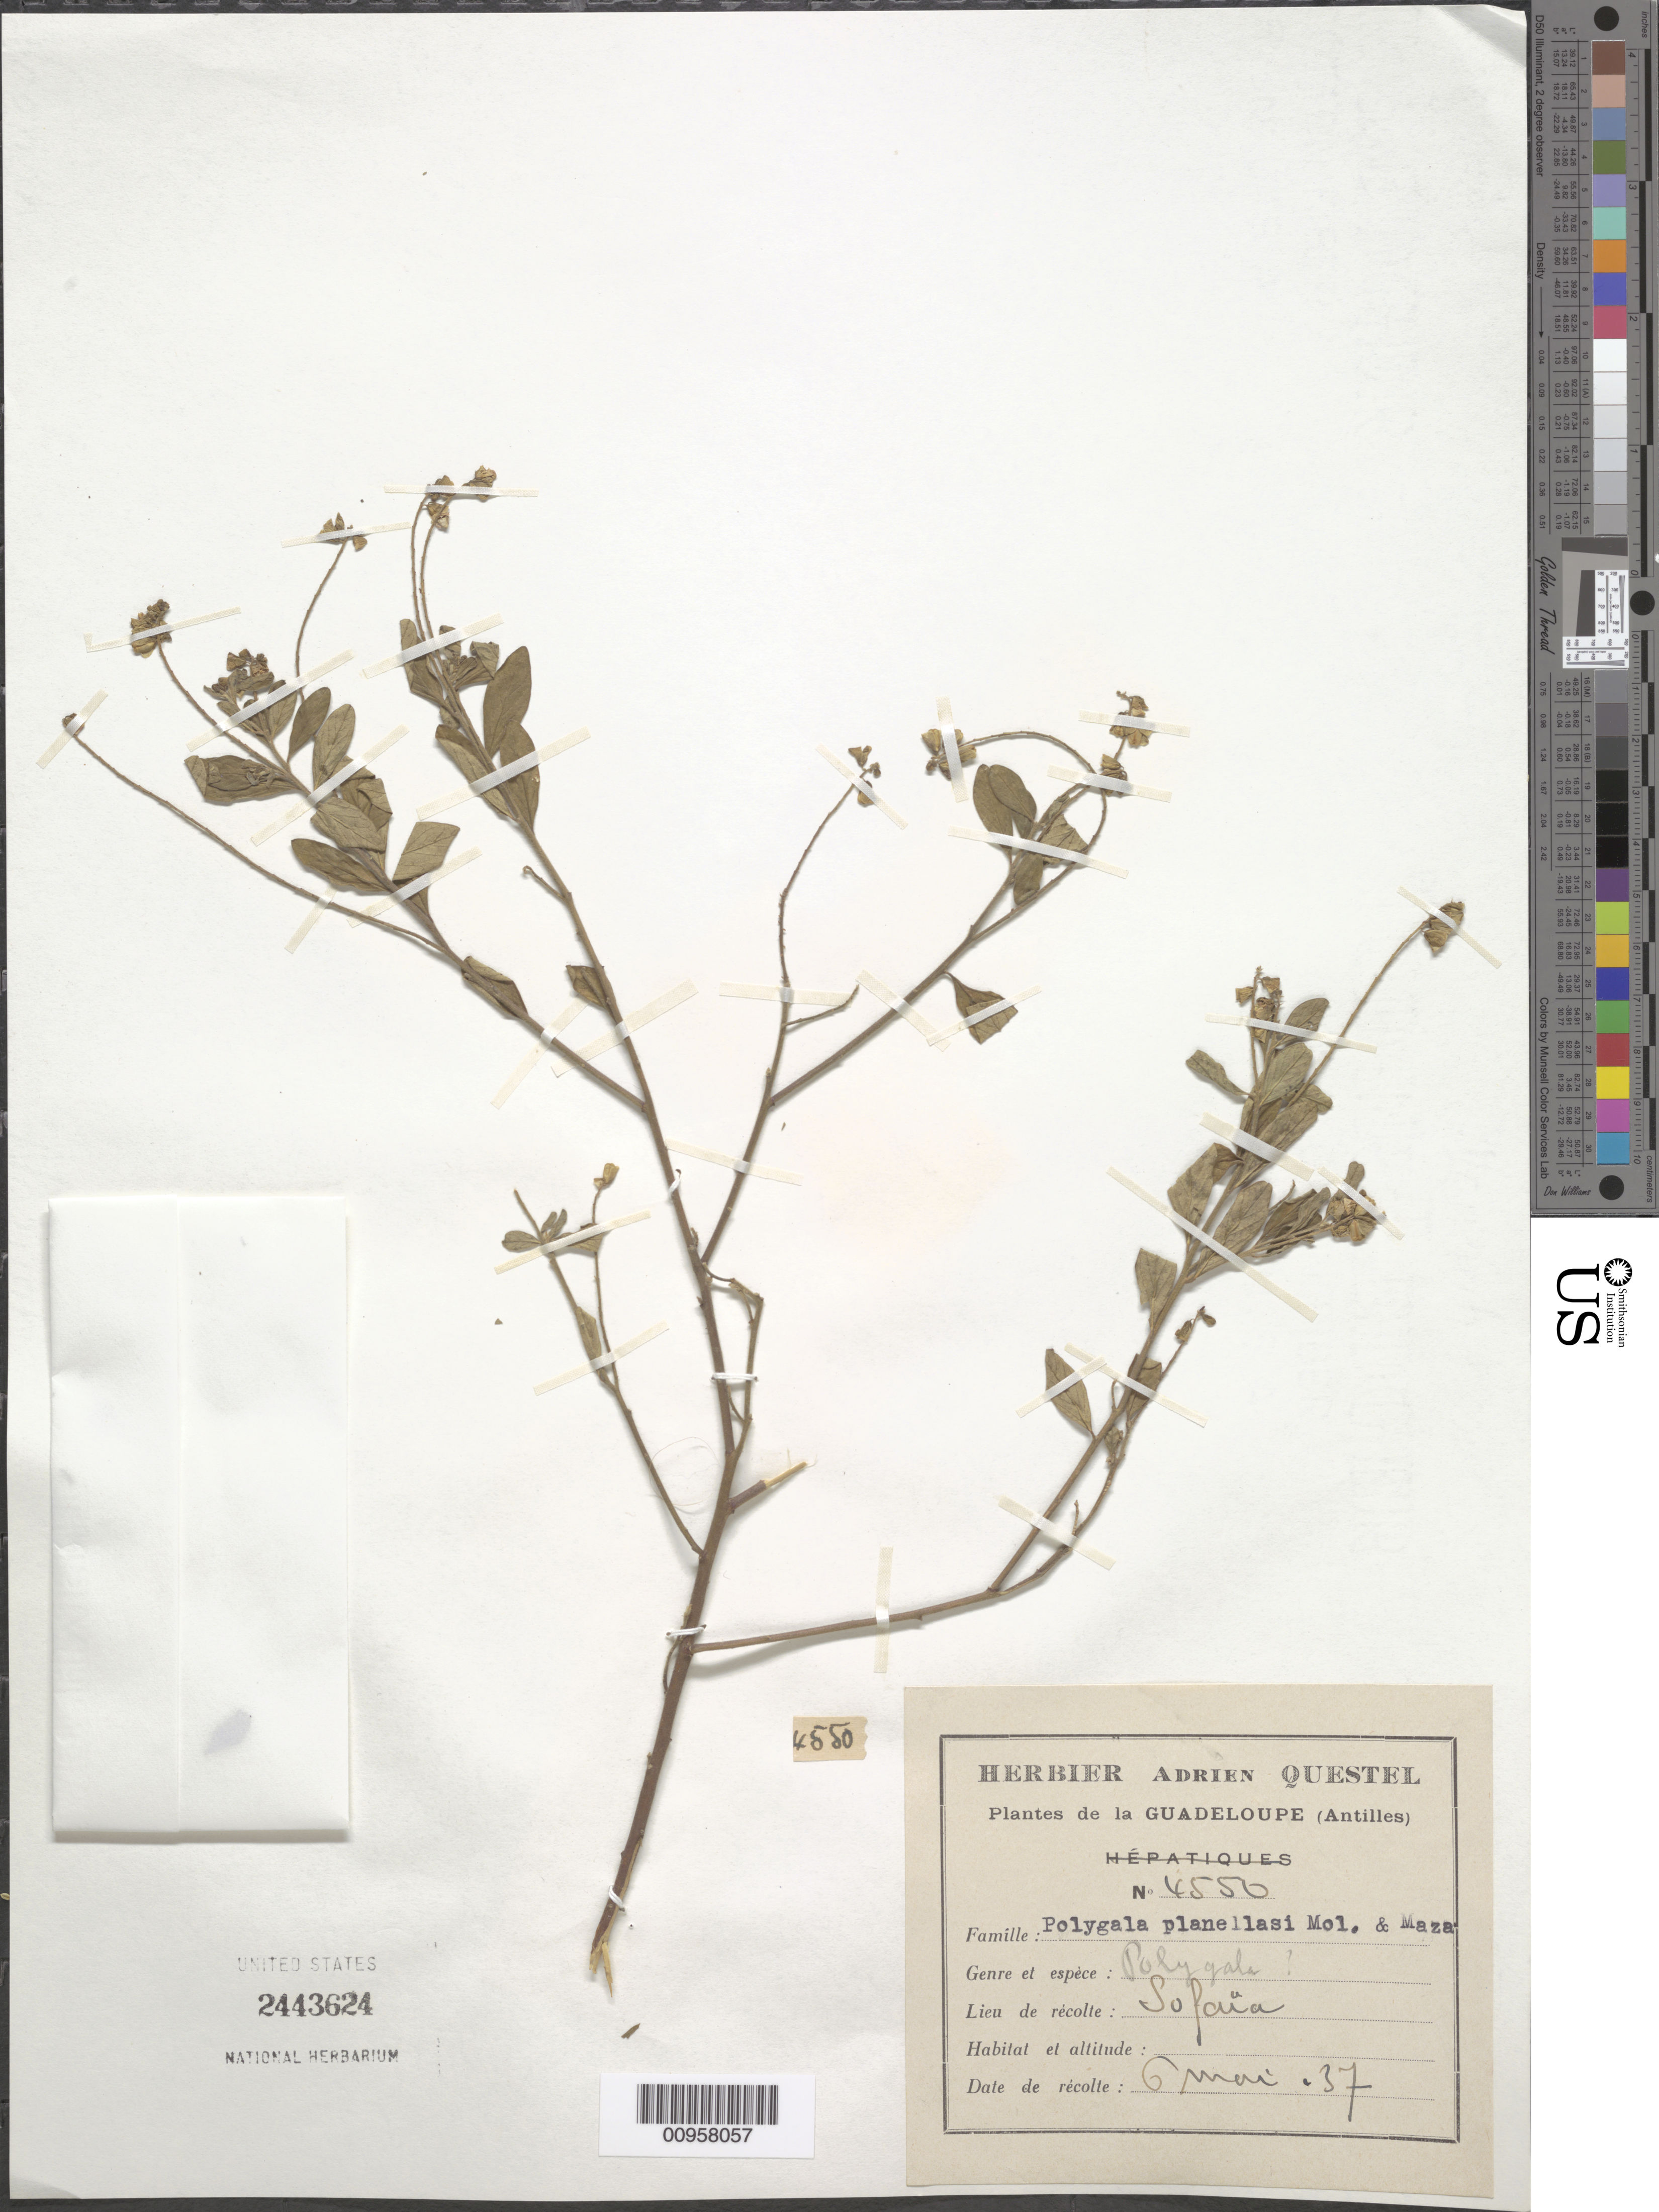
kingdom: Plantae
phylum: Tracheophyta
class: Magnoliopsida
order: Fabales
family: Polygalaceae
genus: Polygala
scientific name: Polygala planellasi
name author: Molinet & M. Gómez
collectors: A. Questel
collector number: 4550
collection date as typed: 06 May 1937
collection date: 1937-05-06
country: Guadeloupe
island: Basse Terre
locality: Sofaïa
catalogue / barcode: US 2443624